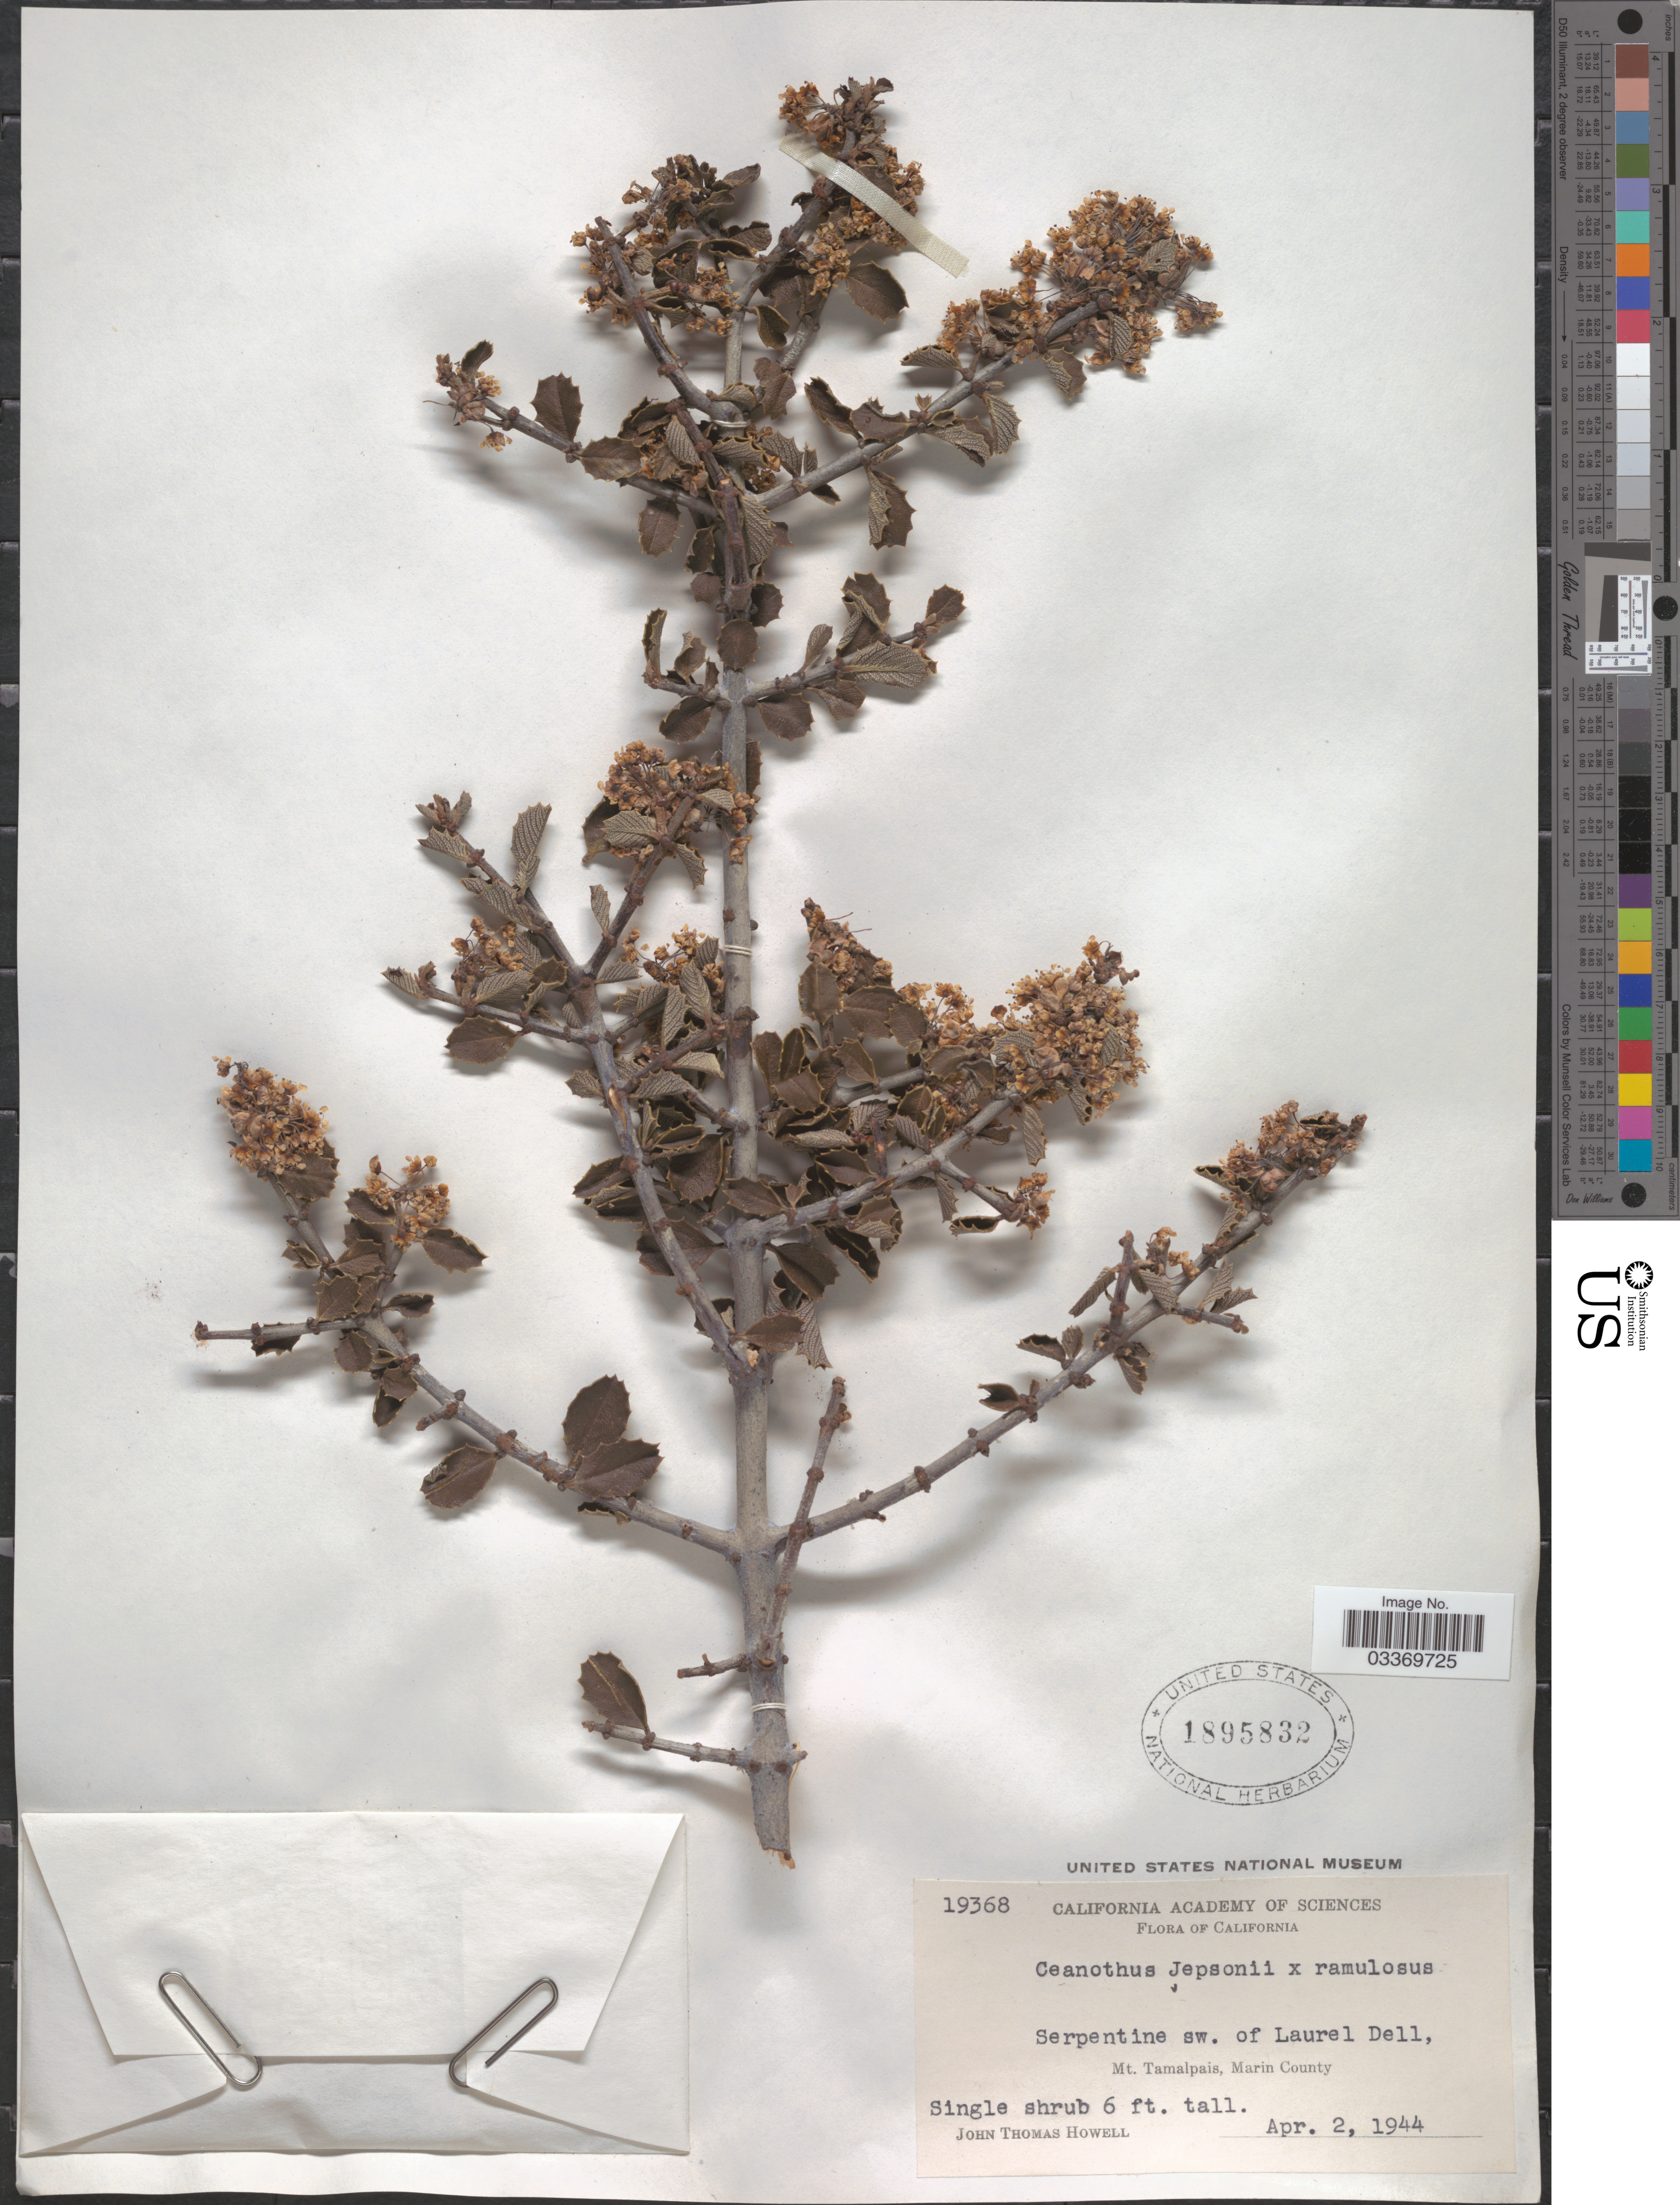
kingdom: Plantae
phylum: Tracheophyta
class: Magnoliopsida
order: Rosales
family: Rhamnaceae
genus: Ceanothus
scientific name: Ceanothus jepsonii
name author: Greene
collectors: J. T. Howell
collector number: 19368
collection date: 1944-04-02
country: United States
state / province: California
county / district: Marin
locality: Serpentine sw. of Laurel Dell, Mt. Tamalpais, Marin County.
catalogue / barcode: US 1895832